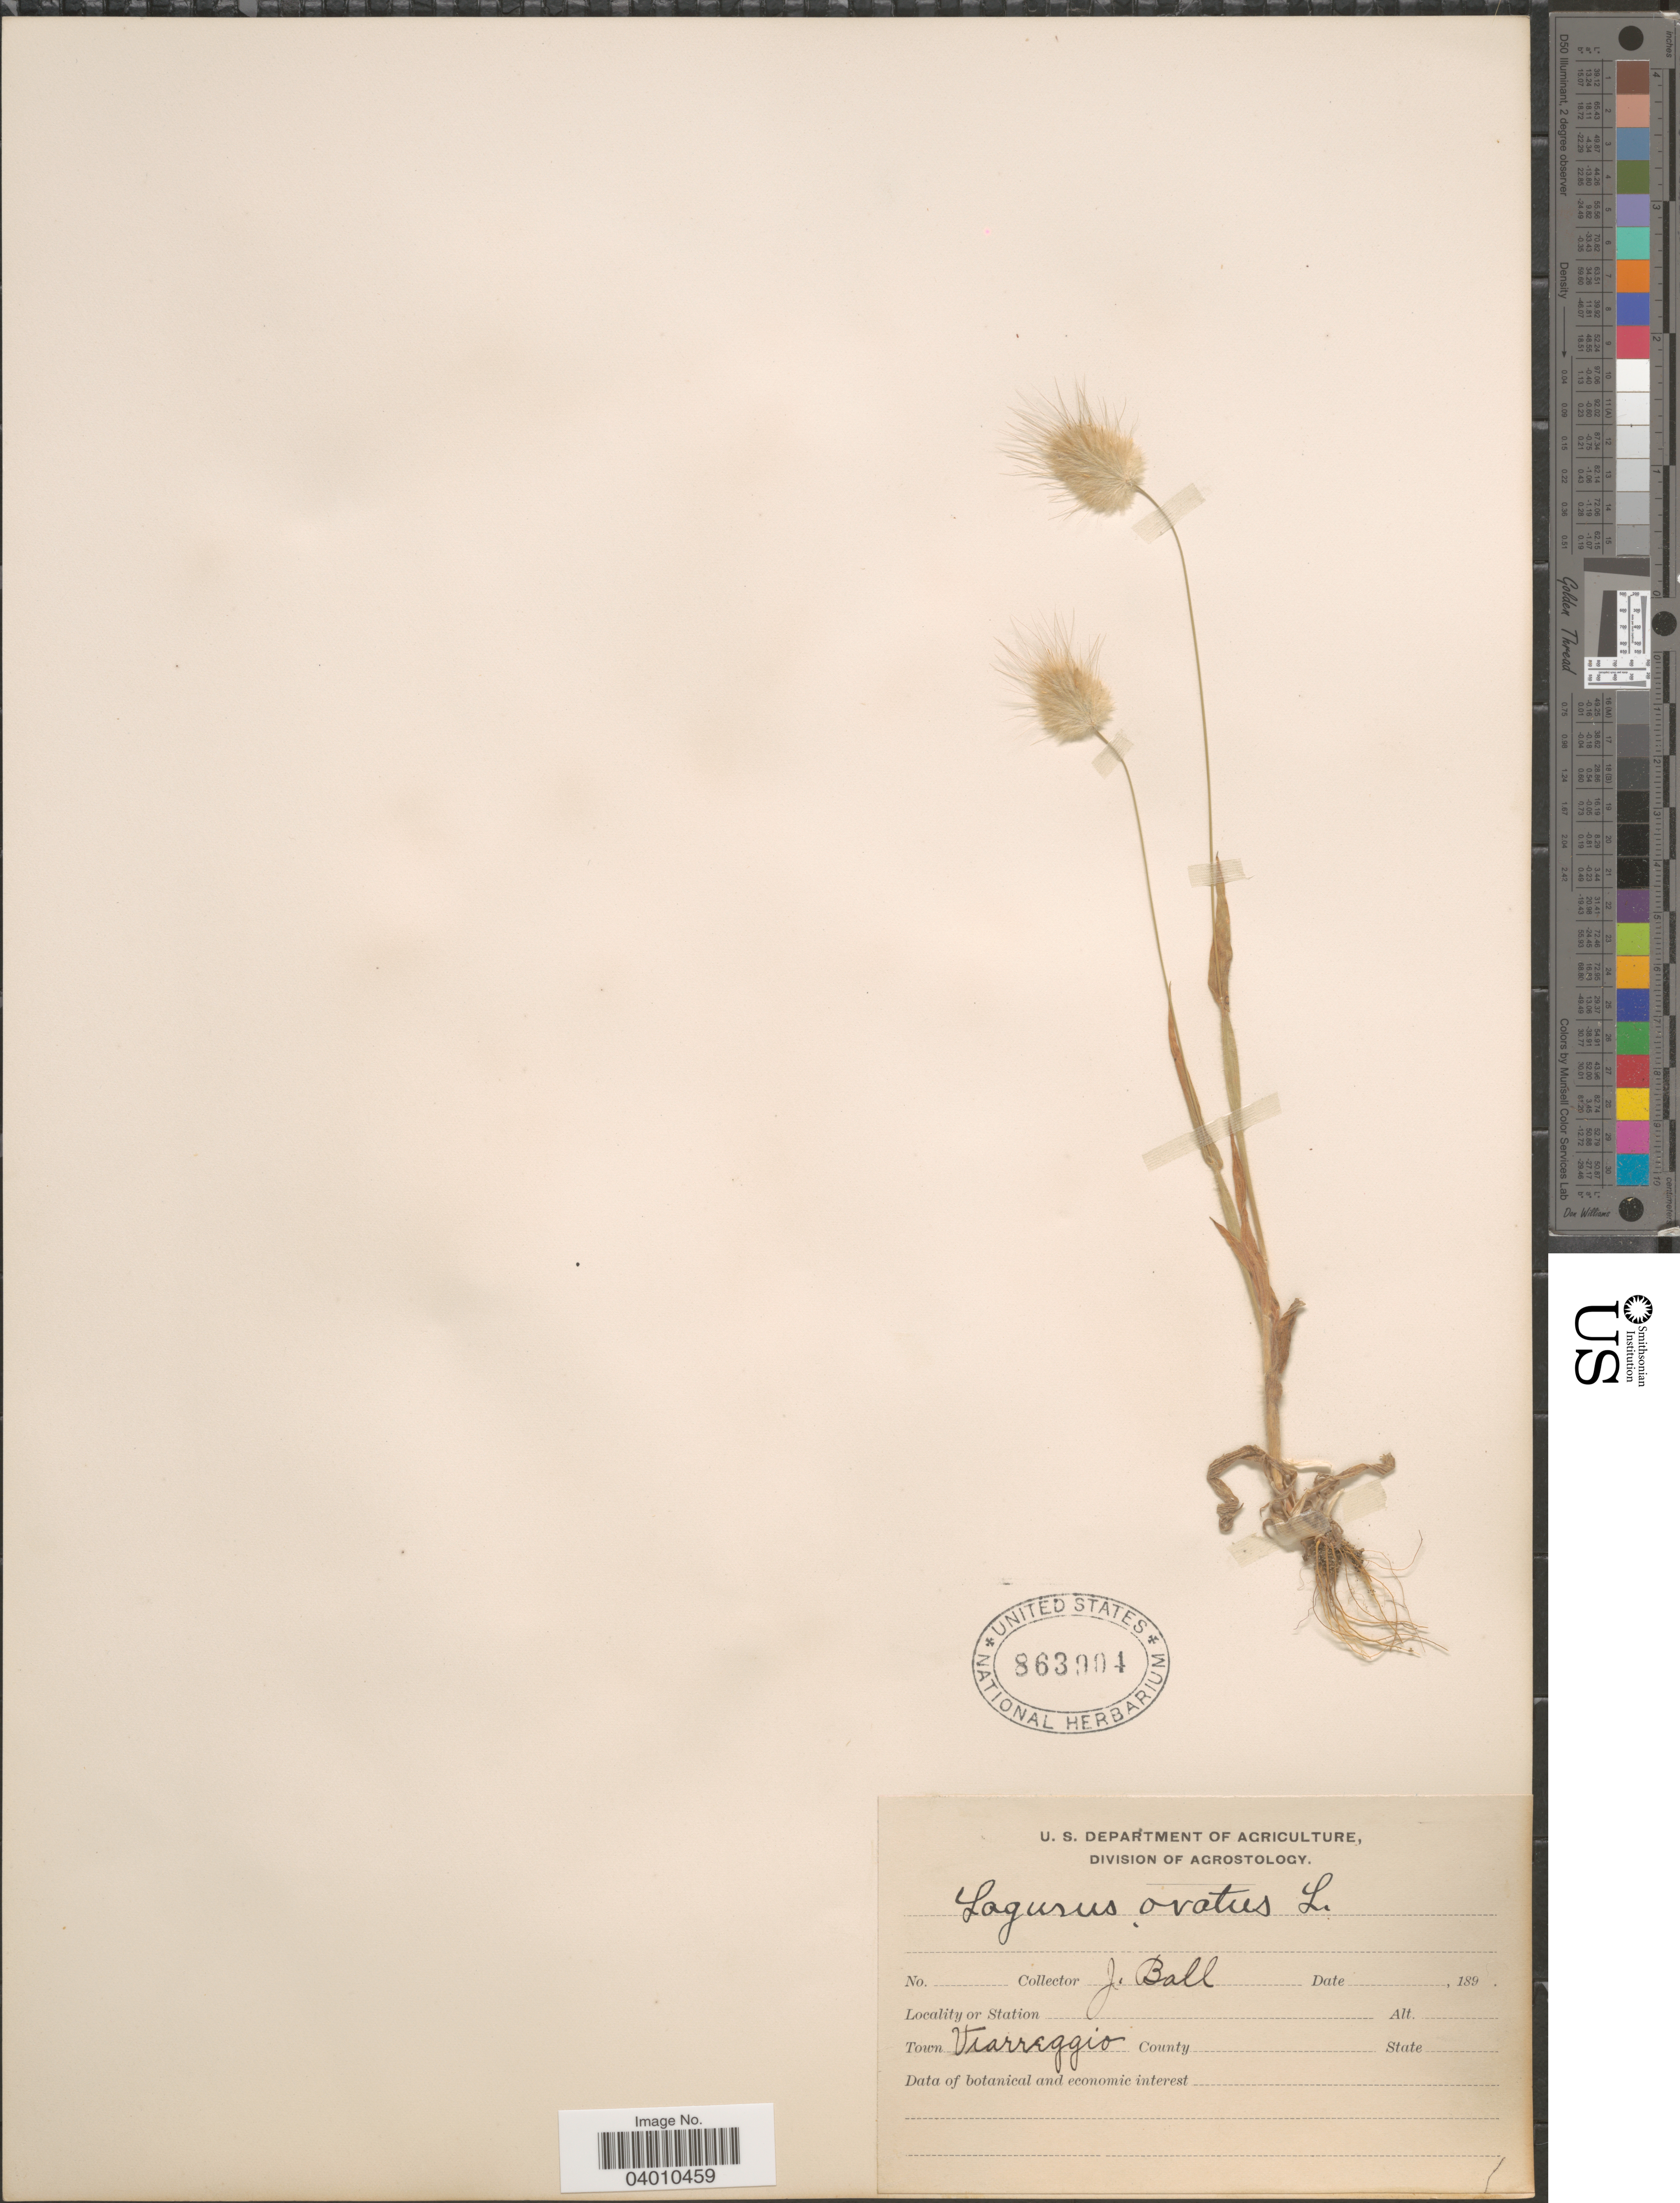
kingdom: Plantae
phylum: Tracheophyta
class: Liliopsida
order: Poales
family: Poaceae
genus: Lagurus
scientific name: Lagurus ovatus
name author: L.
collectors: J. Ball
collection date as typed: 189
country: Italy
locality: Town Viarreggio.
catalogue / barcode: US 863904